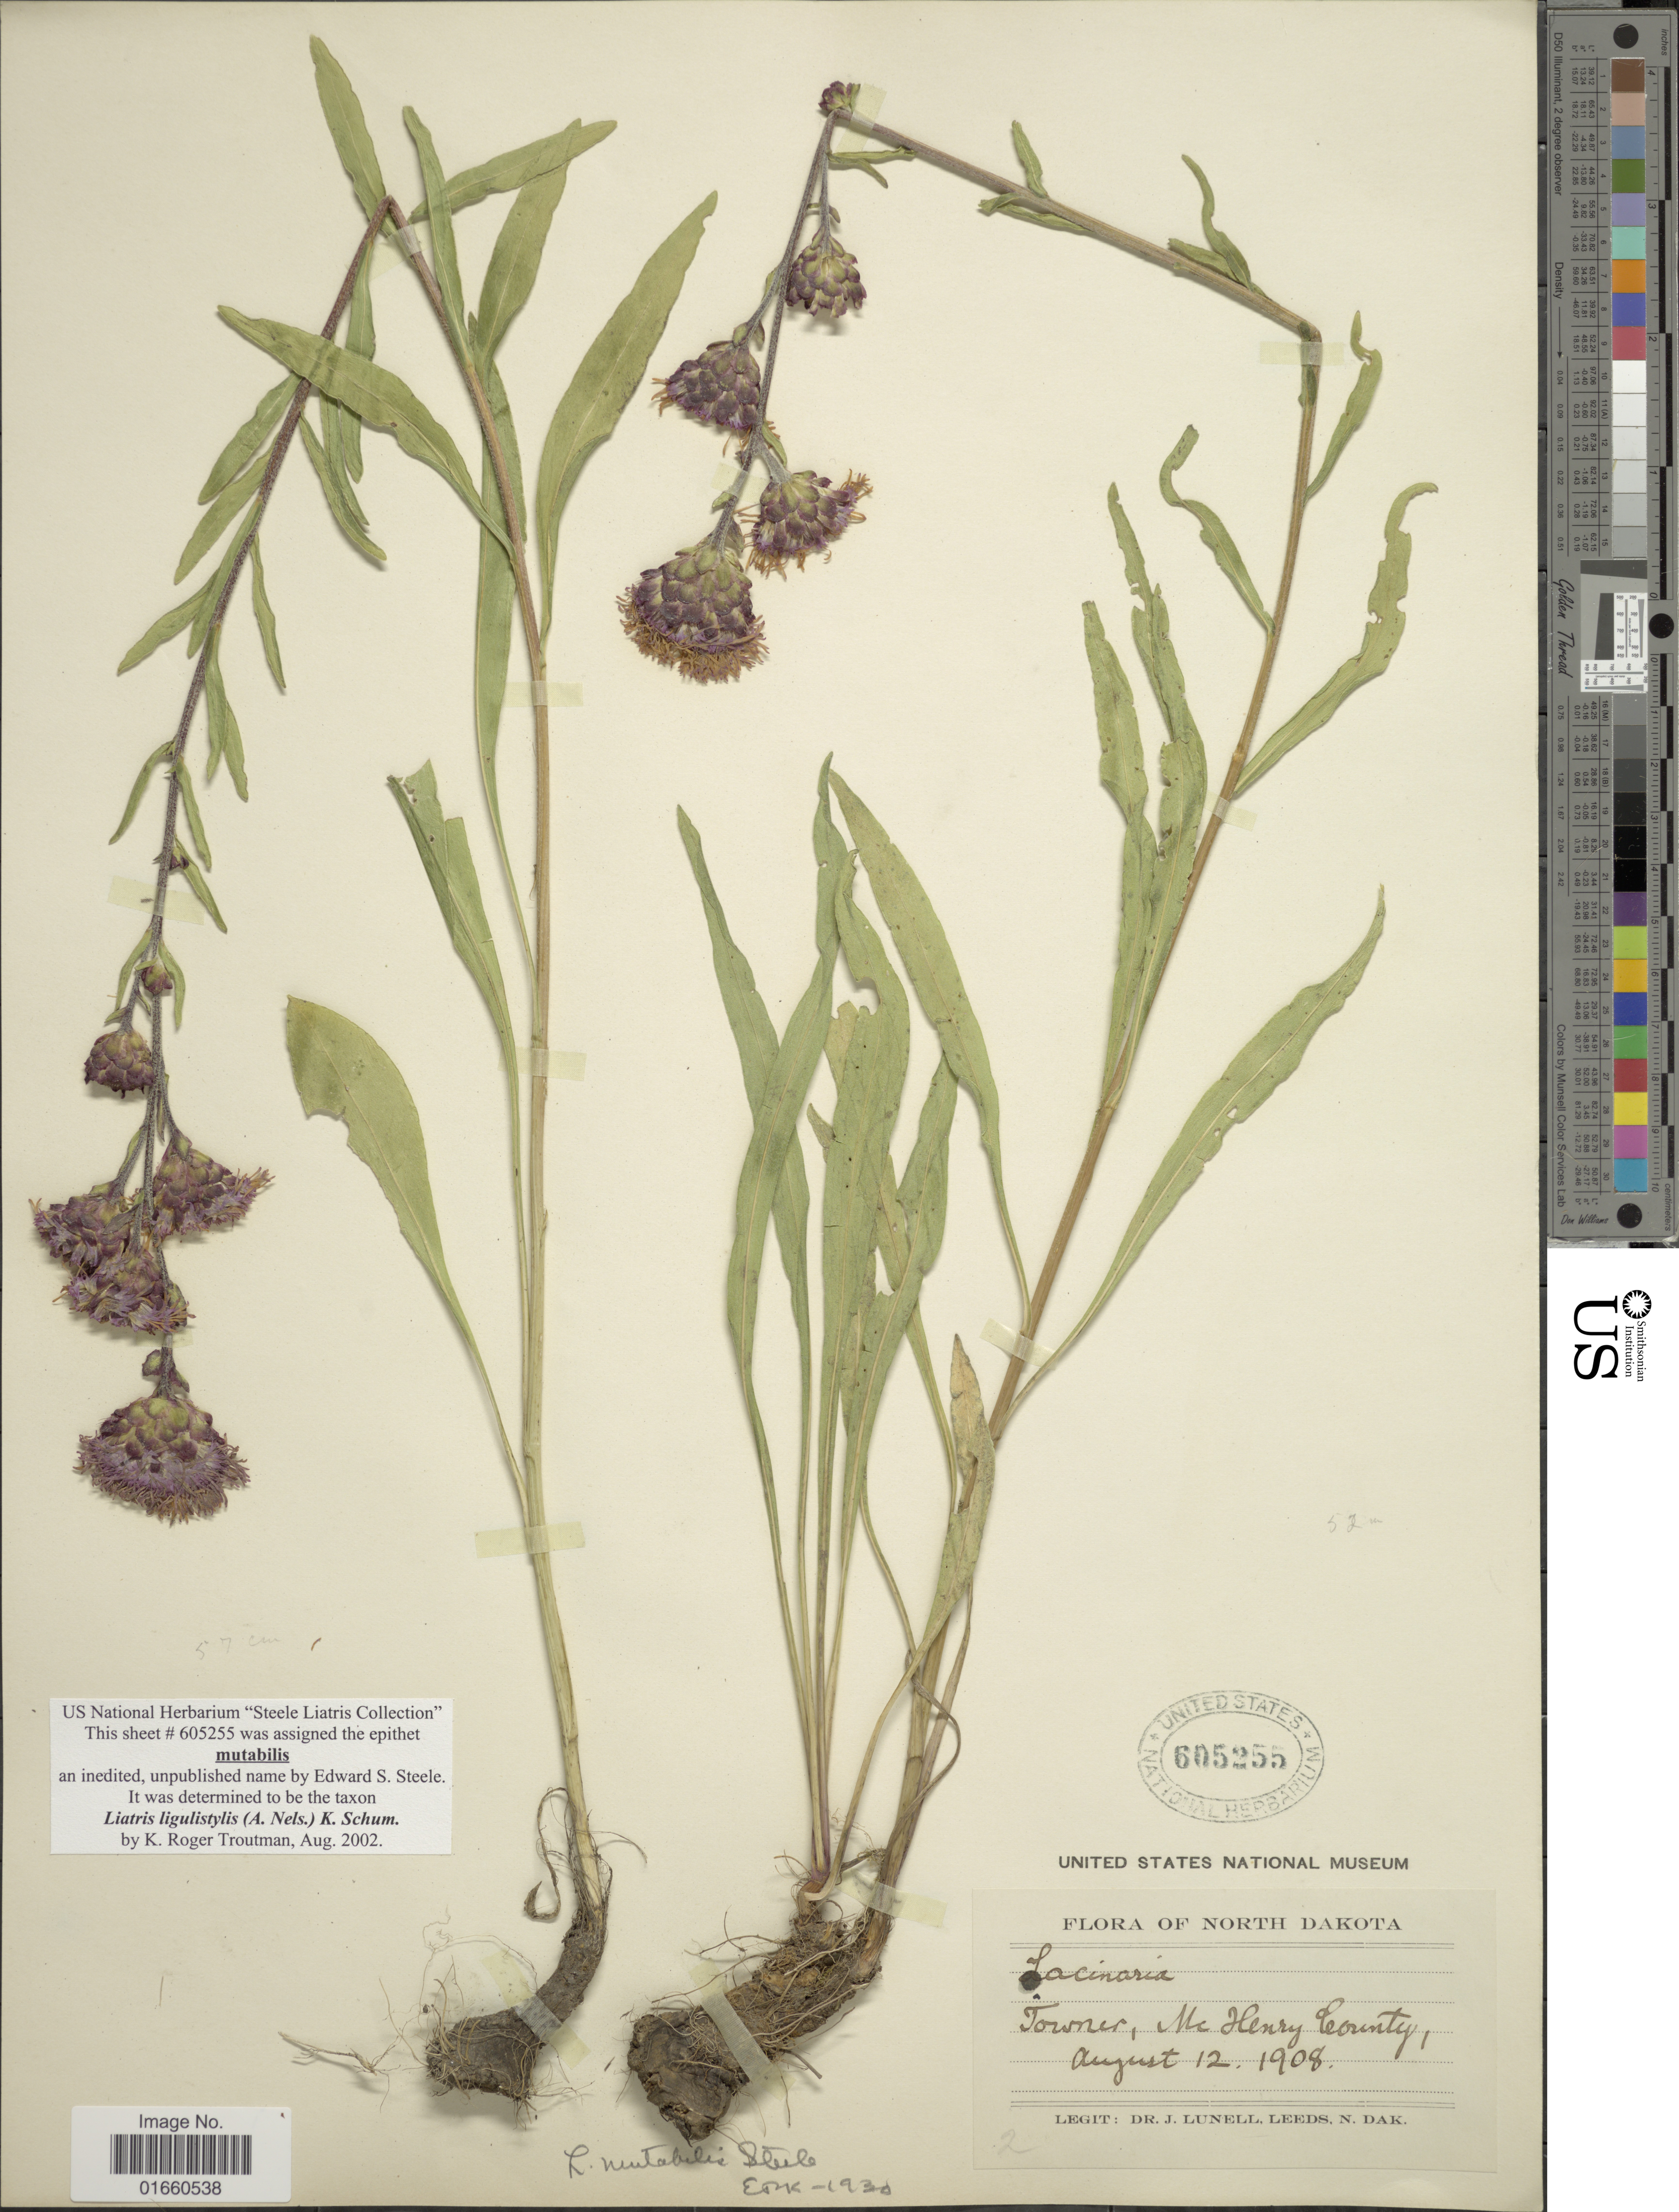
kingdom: Plantae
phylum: Tracheophyta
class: Magnoliopsida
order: Asterales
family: Asteraceae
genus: Liatris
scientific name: Liatris ligulistylis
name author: (A. Nelson) K. Schum.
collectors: J. Lunell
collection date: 1908-08-12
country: United States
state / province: North Dakota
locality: Towner, Mc Henry County, Leeds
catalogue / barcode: US 605255